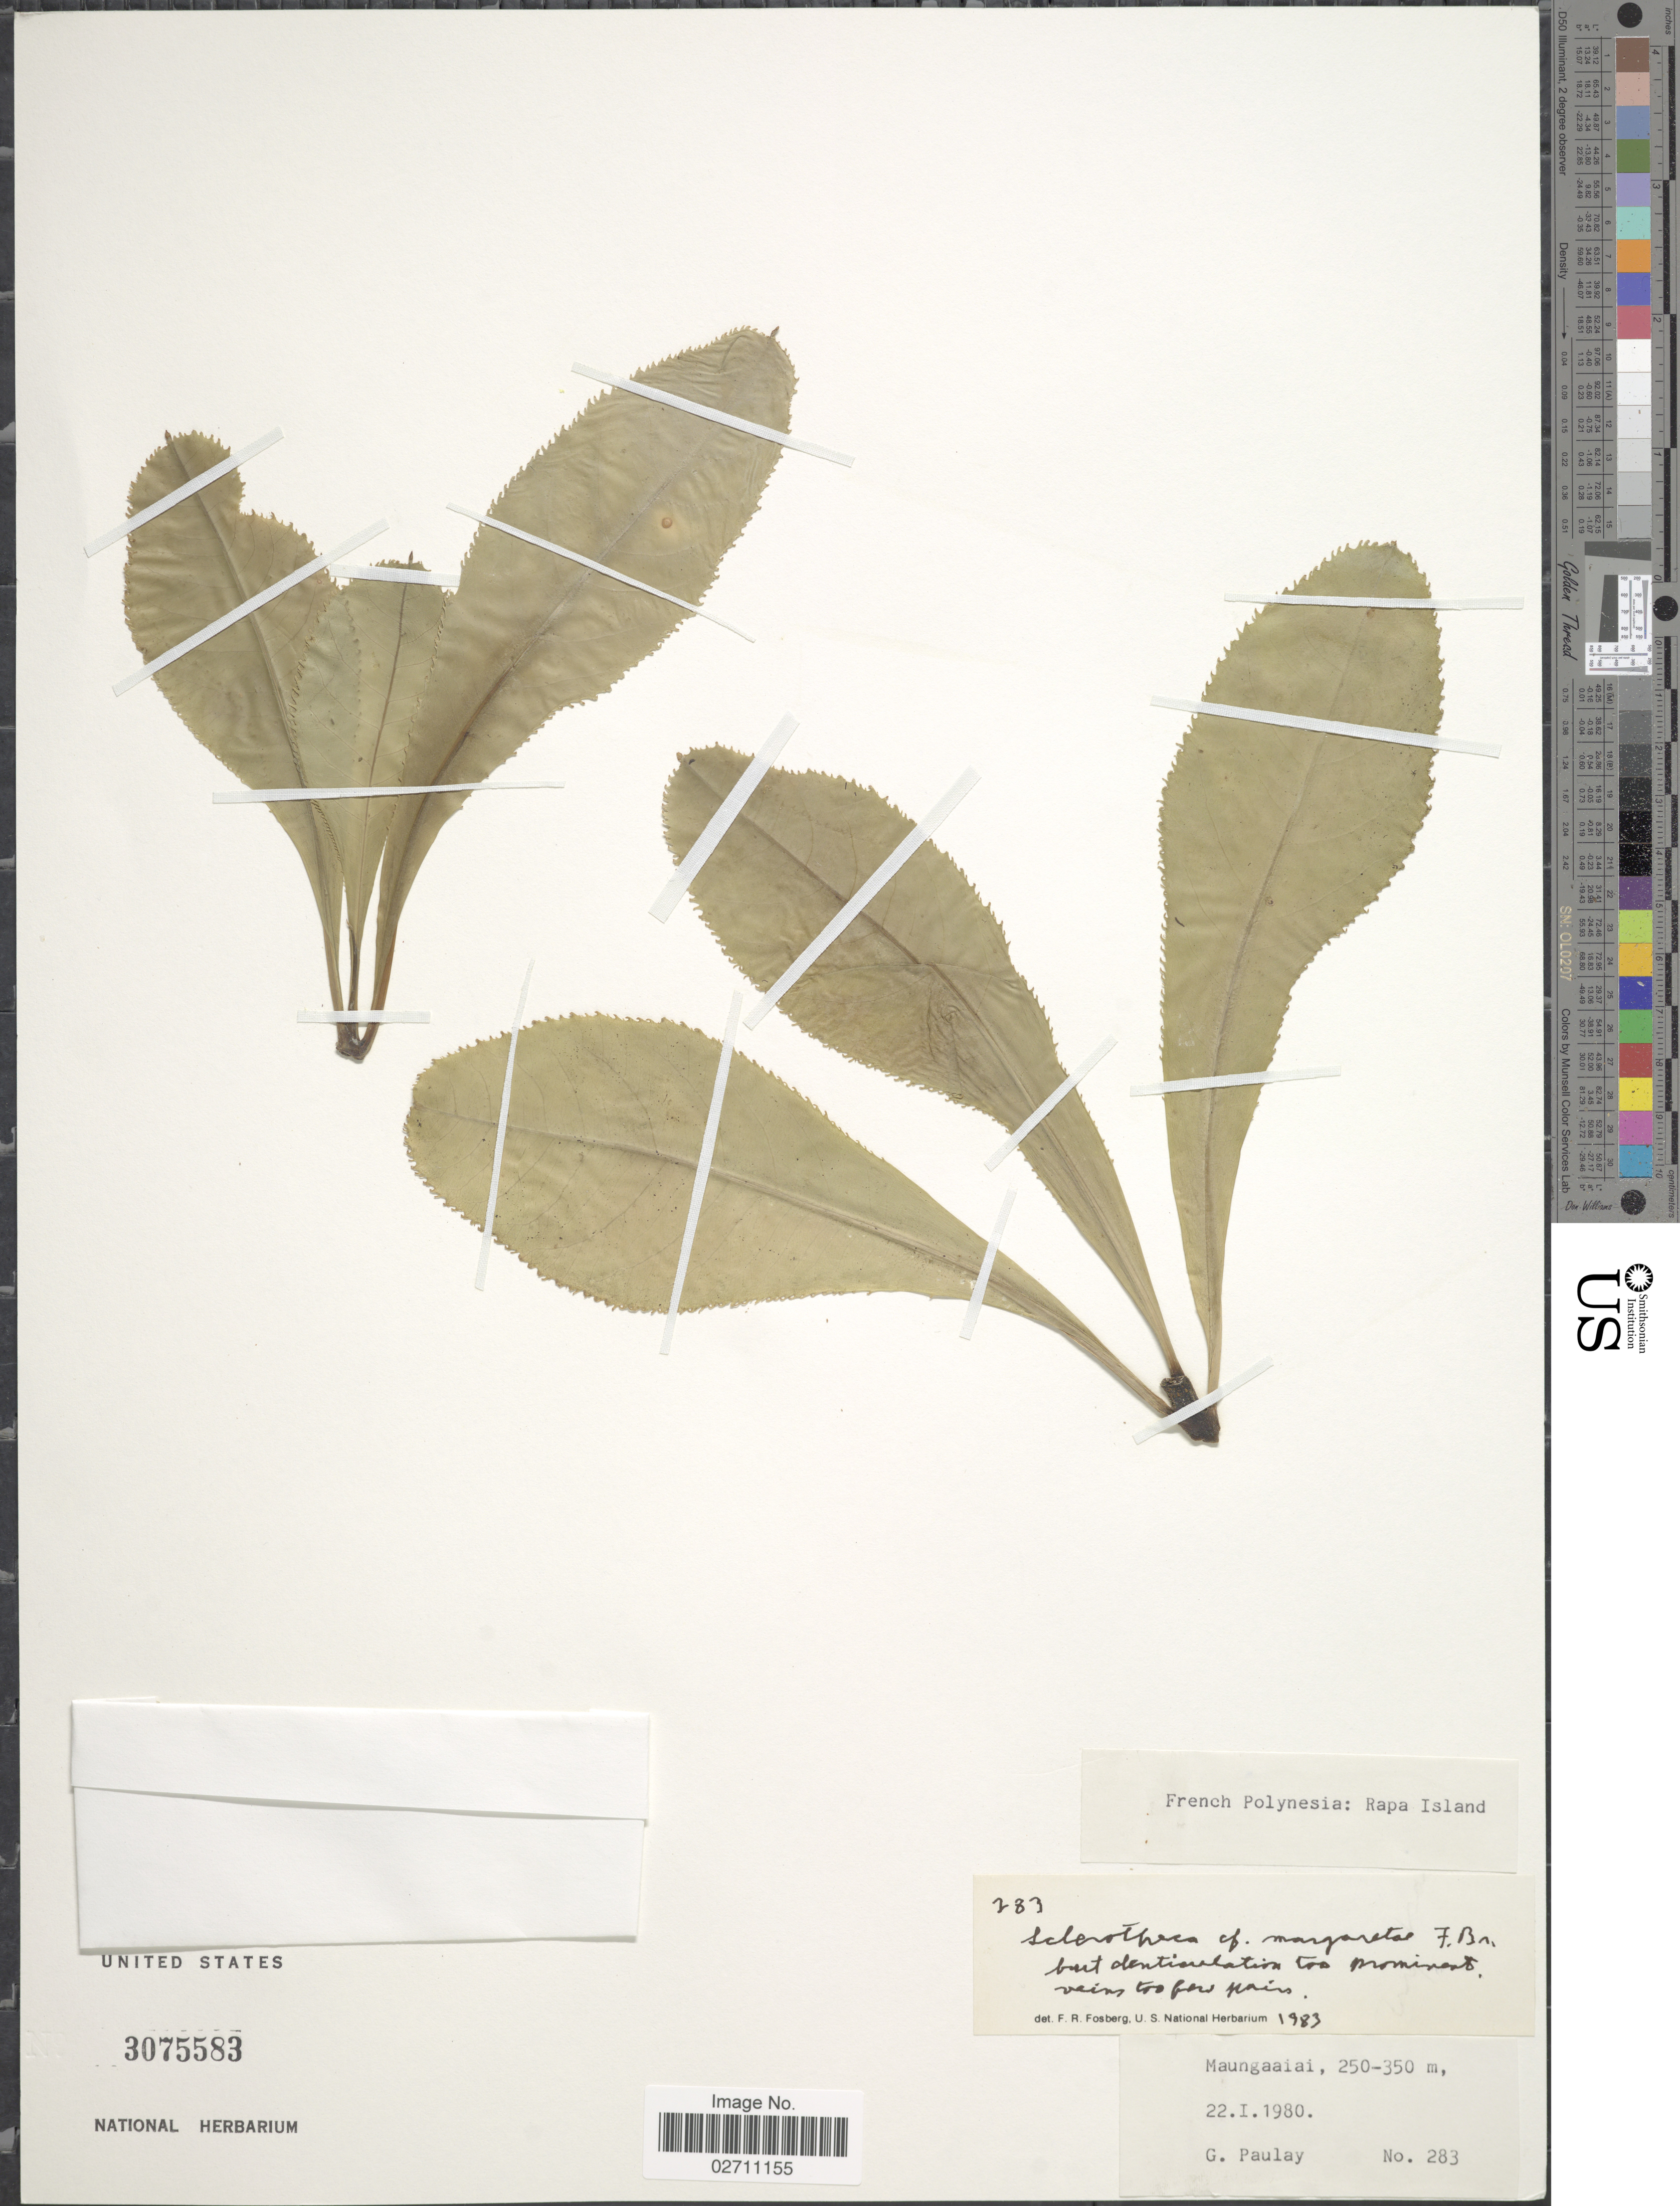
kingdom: Plantae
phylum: Tracheophyta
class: Magnoliopsida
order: Asterales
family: Campanulaceae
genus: Apetahia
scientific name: Apetahia margaretae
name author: (F. Br.) E. Wimm.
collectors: G. Paulay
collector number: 283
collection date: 1980-01-22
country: French Polynesia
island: Rapa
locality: Rapa Island, Maungaaiai.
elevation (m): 250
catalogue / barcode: US 3075583